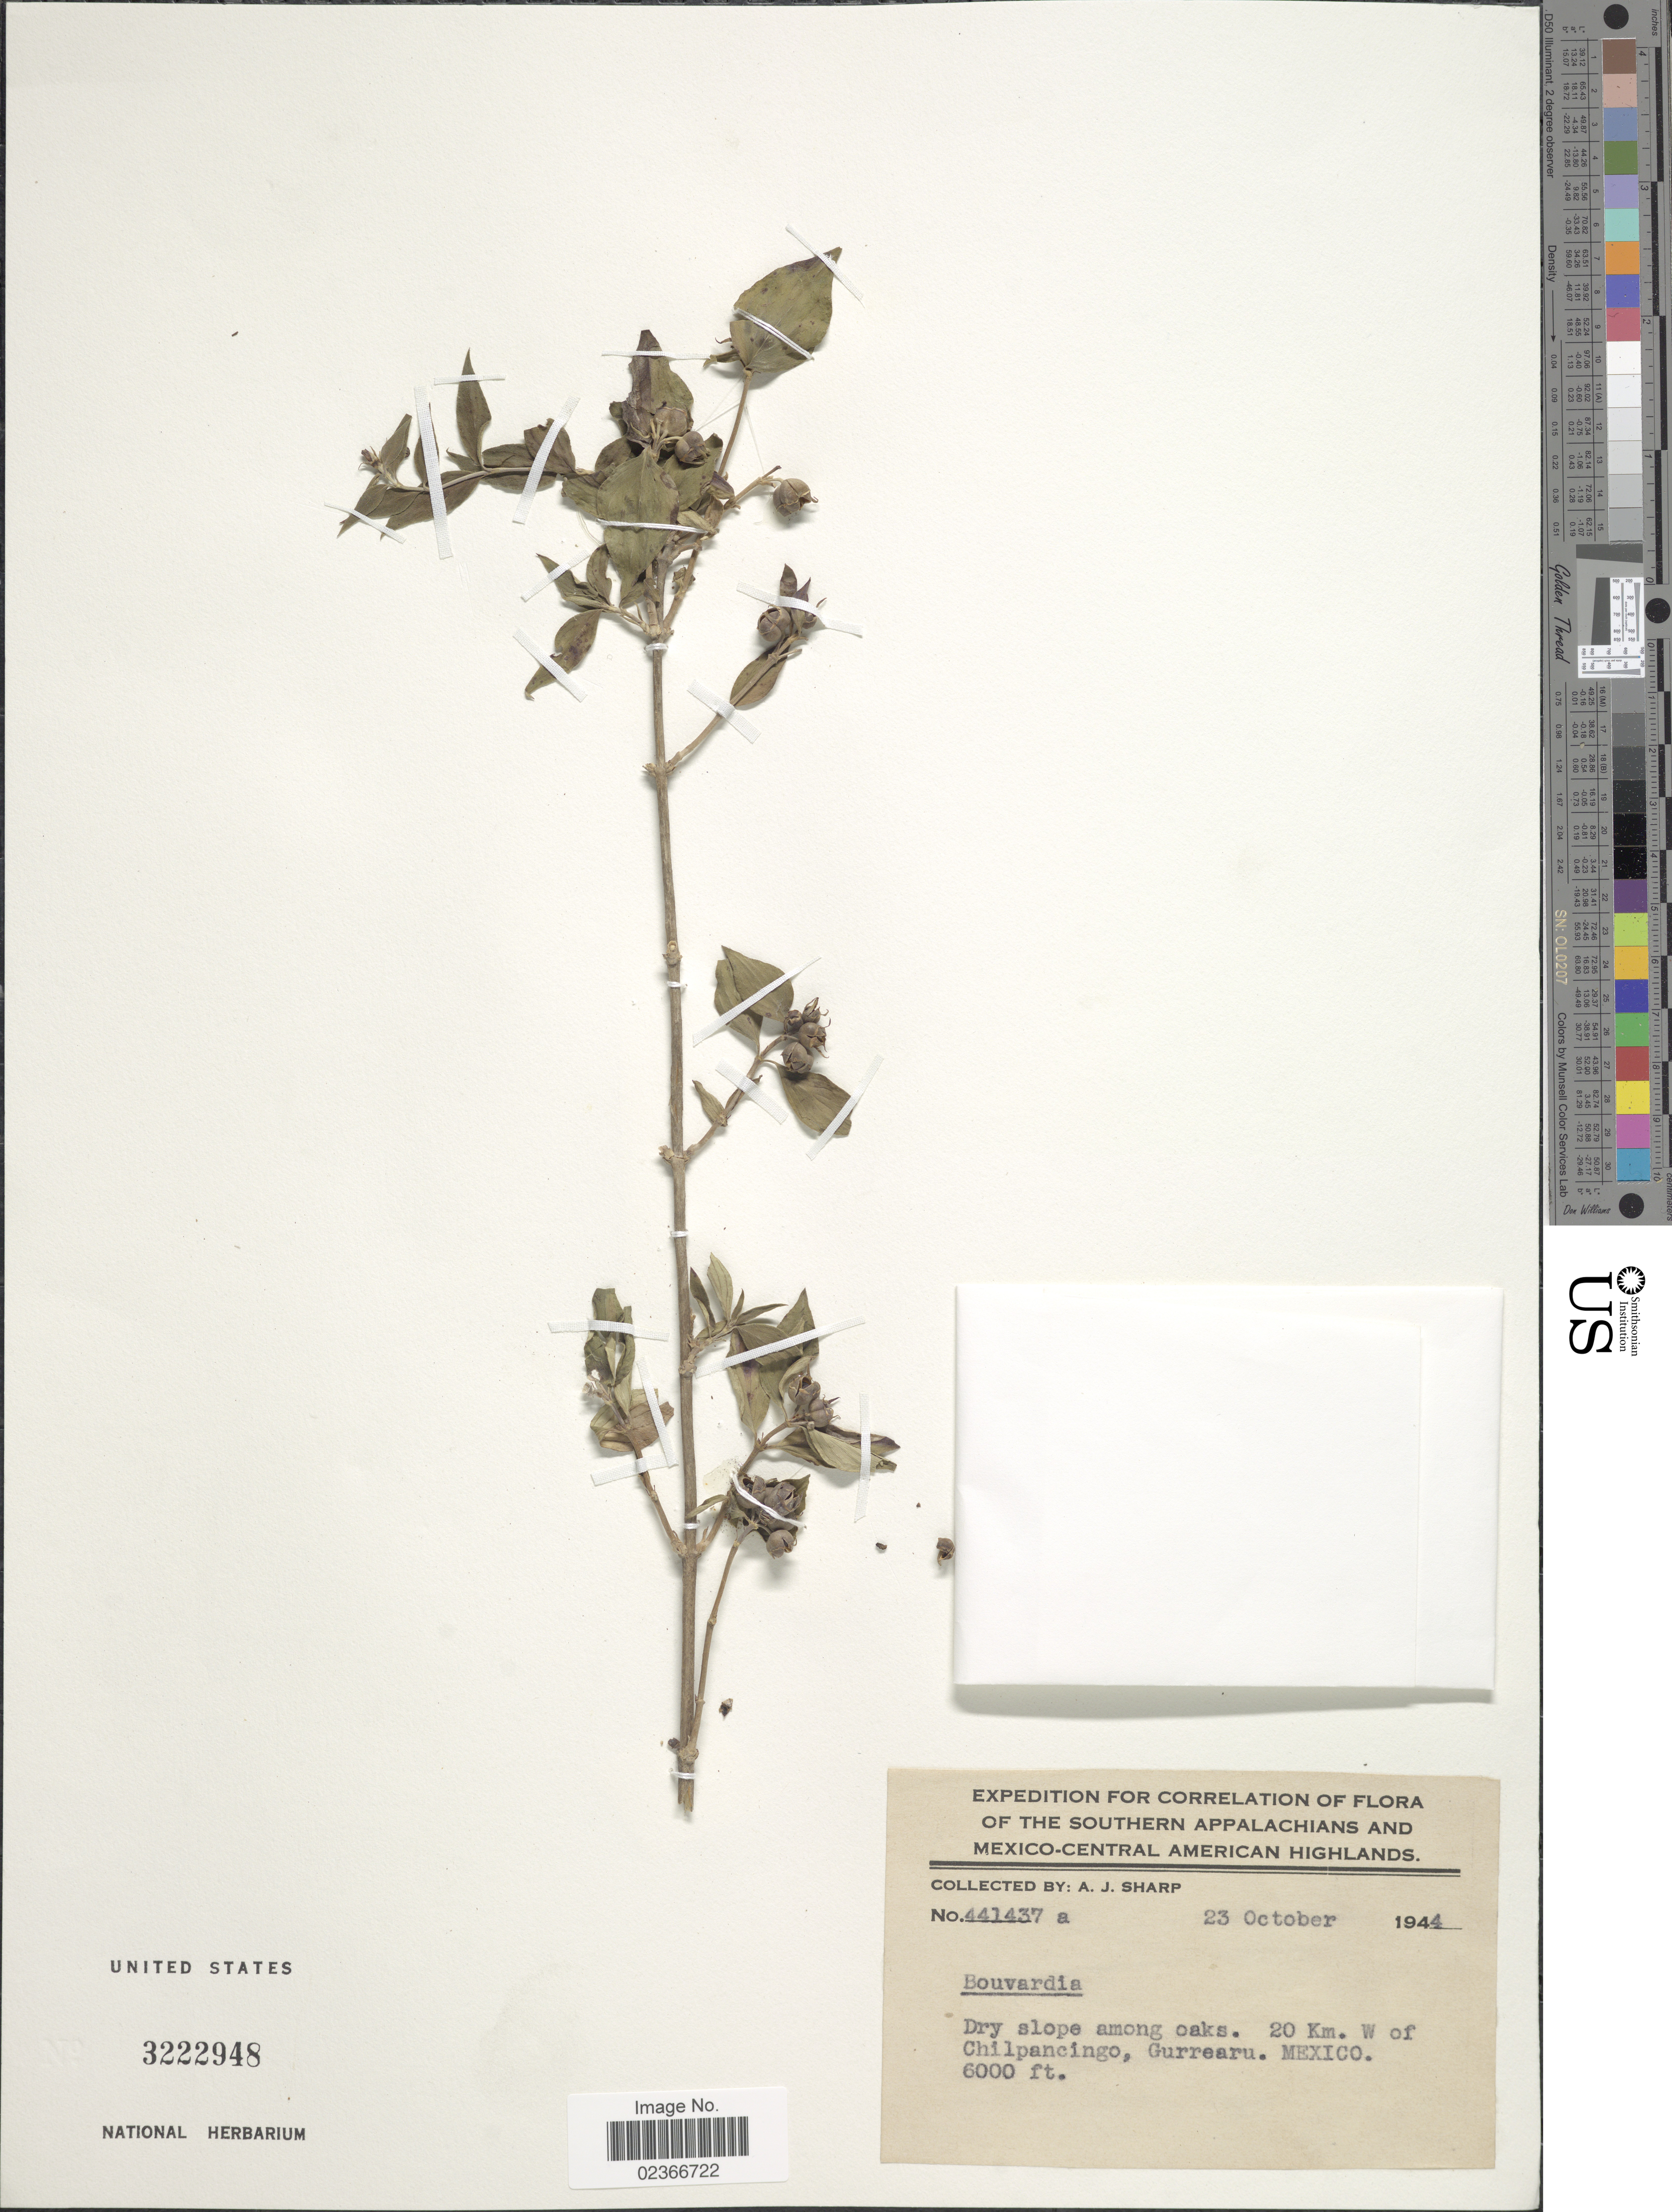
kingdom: Plantae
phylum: Tracheophyta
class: Magnoliopsida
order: Gentianales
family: Rubiaceae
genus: Bouvardia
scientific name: Bouvardia sp.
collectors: A. J. Sharp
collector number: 441437A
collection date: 1944-10-23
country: Mexico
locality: Southern Appalachians and Mexico-Central American Highlands. Dry slope among oaks. 20 Km. W of Chilpancingo, Gurrearu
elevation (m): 1829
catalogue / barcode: US 3222948